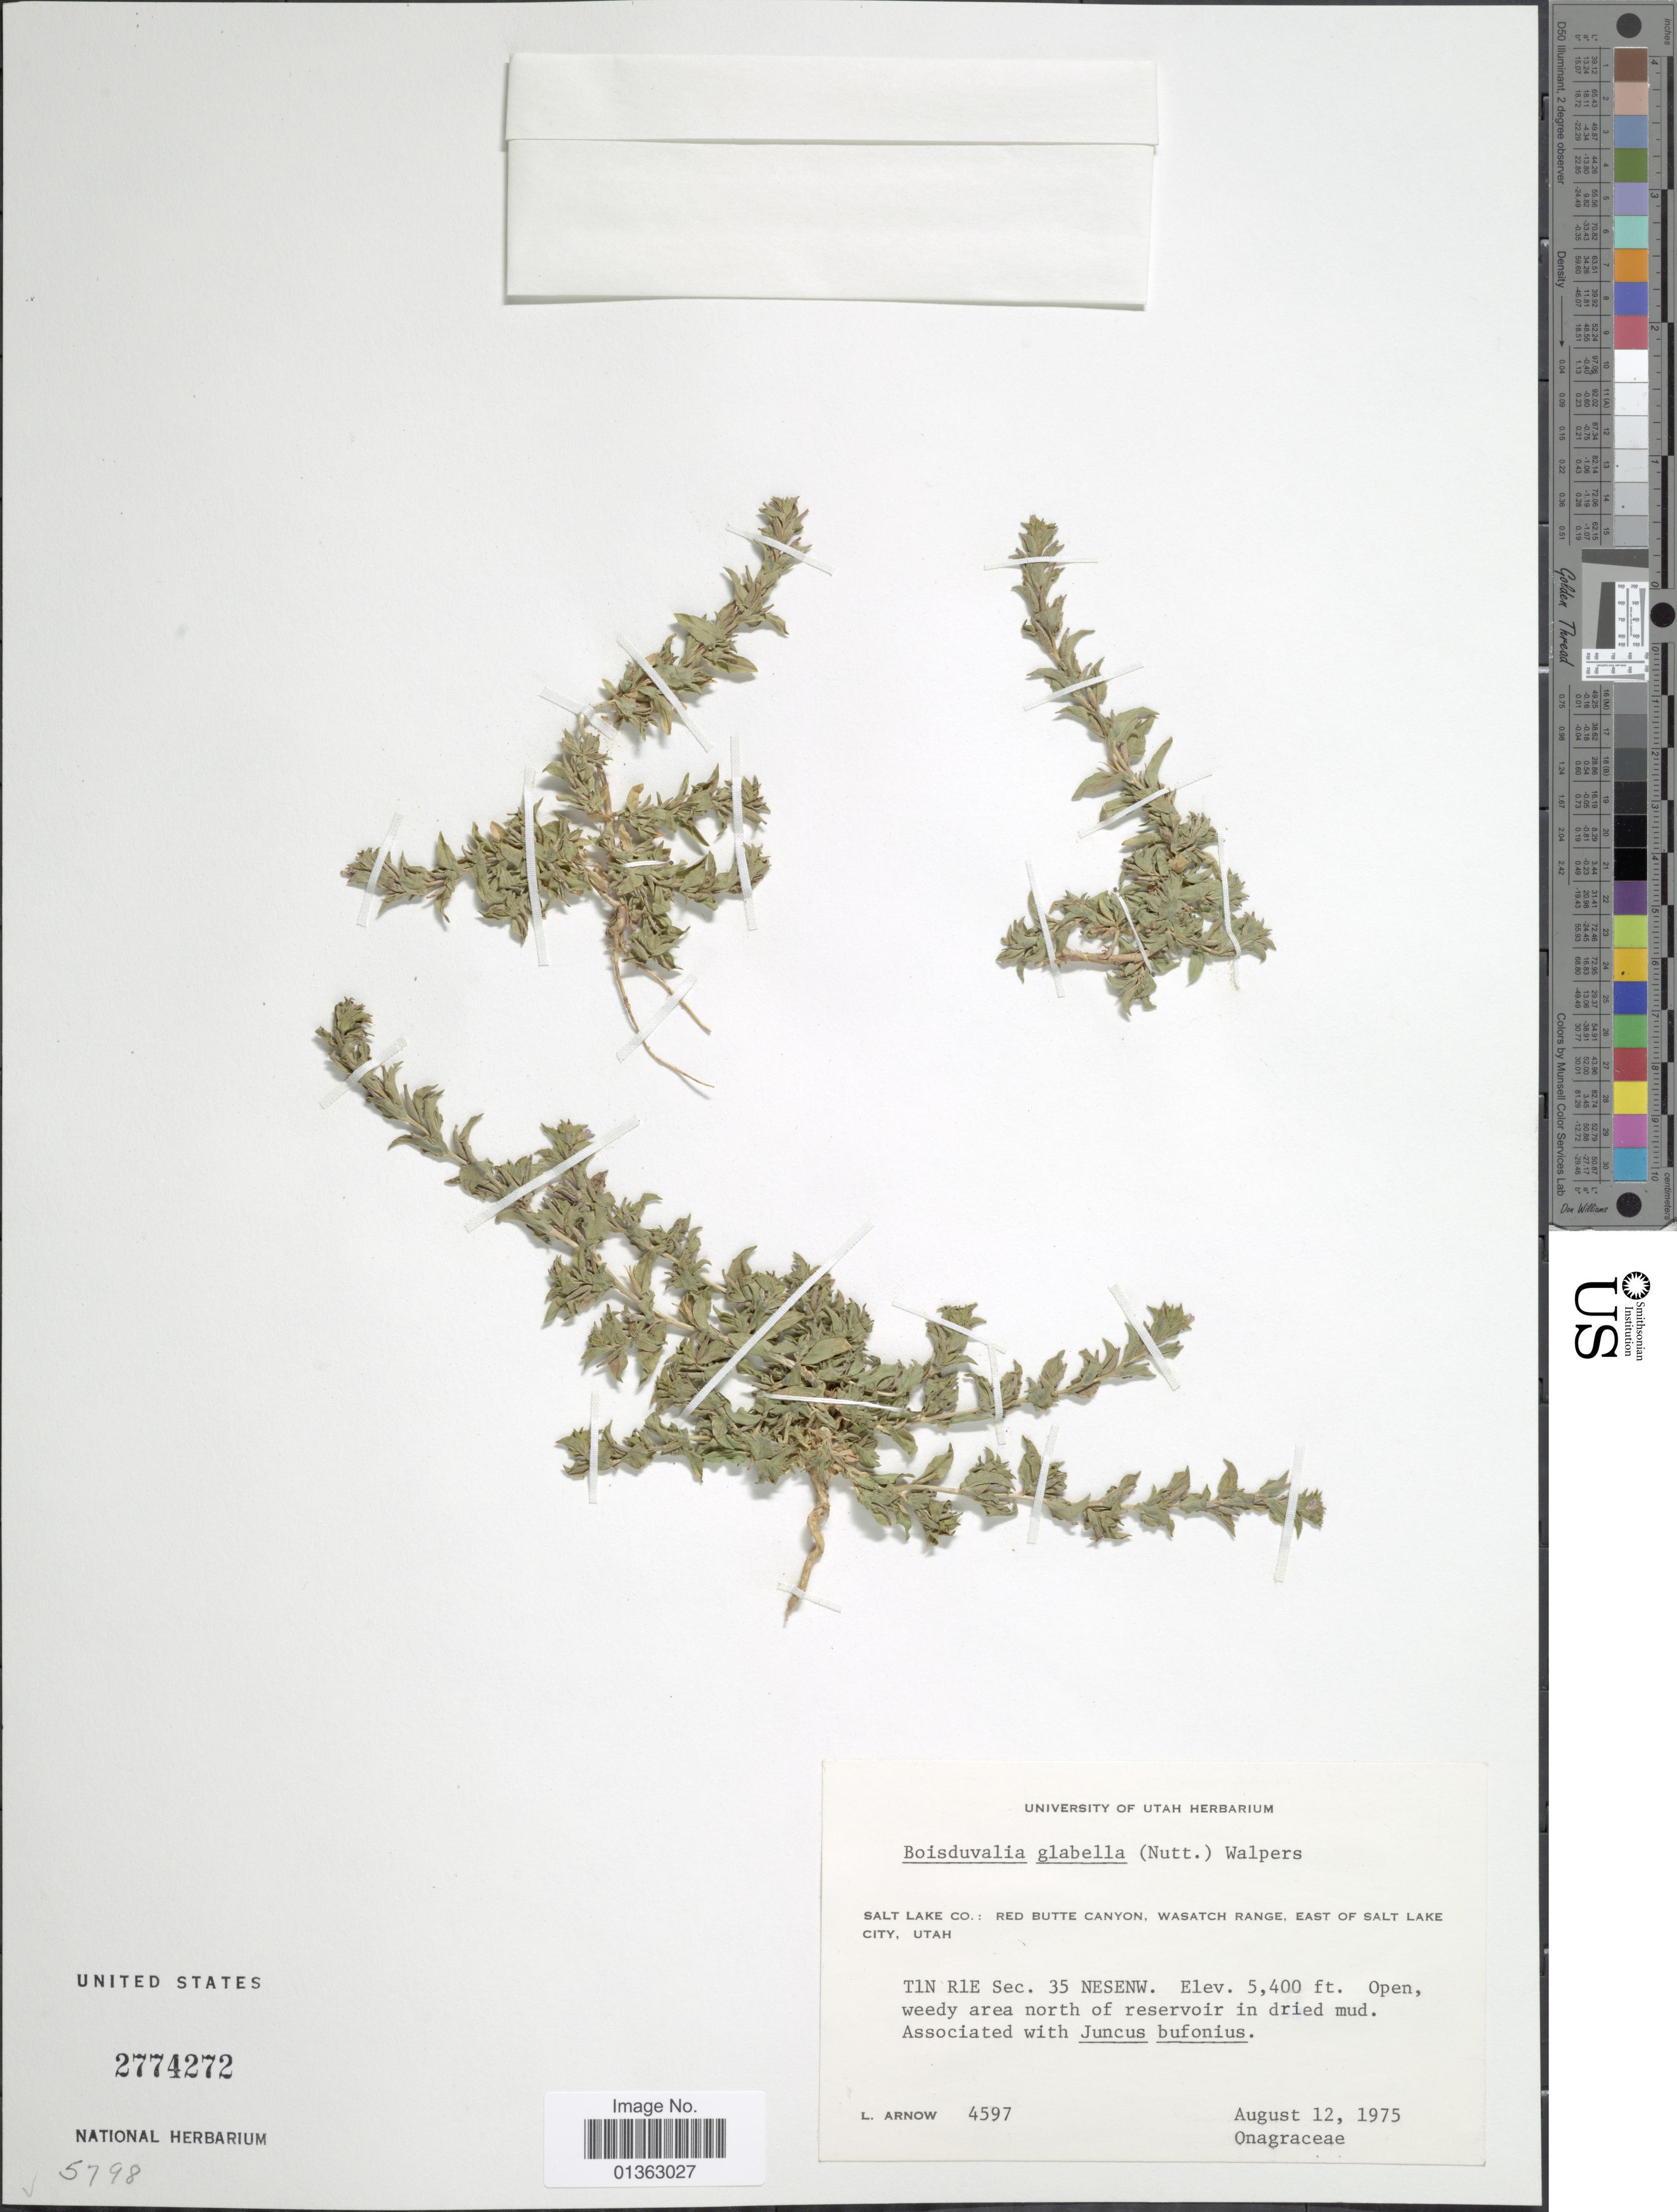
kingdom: Plantae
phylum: Tracheophyta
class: Magnoliopsida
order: Myrtales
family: Onagraceae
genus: Epilobium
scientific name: Epilobium campestre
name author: (Jeps.) Hoch & W.L. Wagner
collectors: L. Arnow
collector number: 4597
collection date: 1975-08-12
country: United States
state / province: Utah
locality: Salt Lake Co.: Red Butte Canyon. Wasatch Range, East of Salt Lake City.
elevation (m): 1646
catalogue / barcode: US 2774272